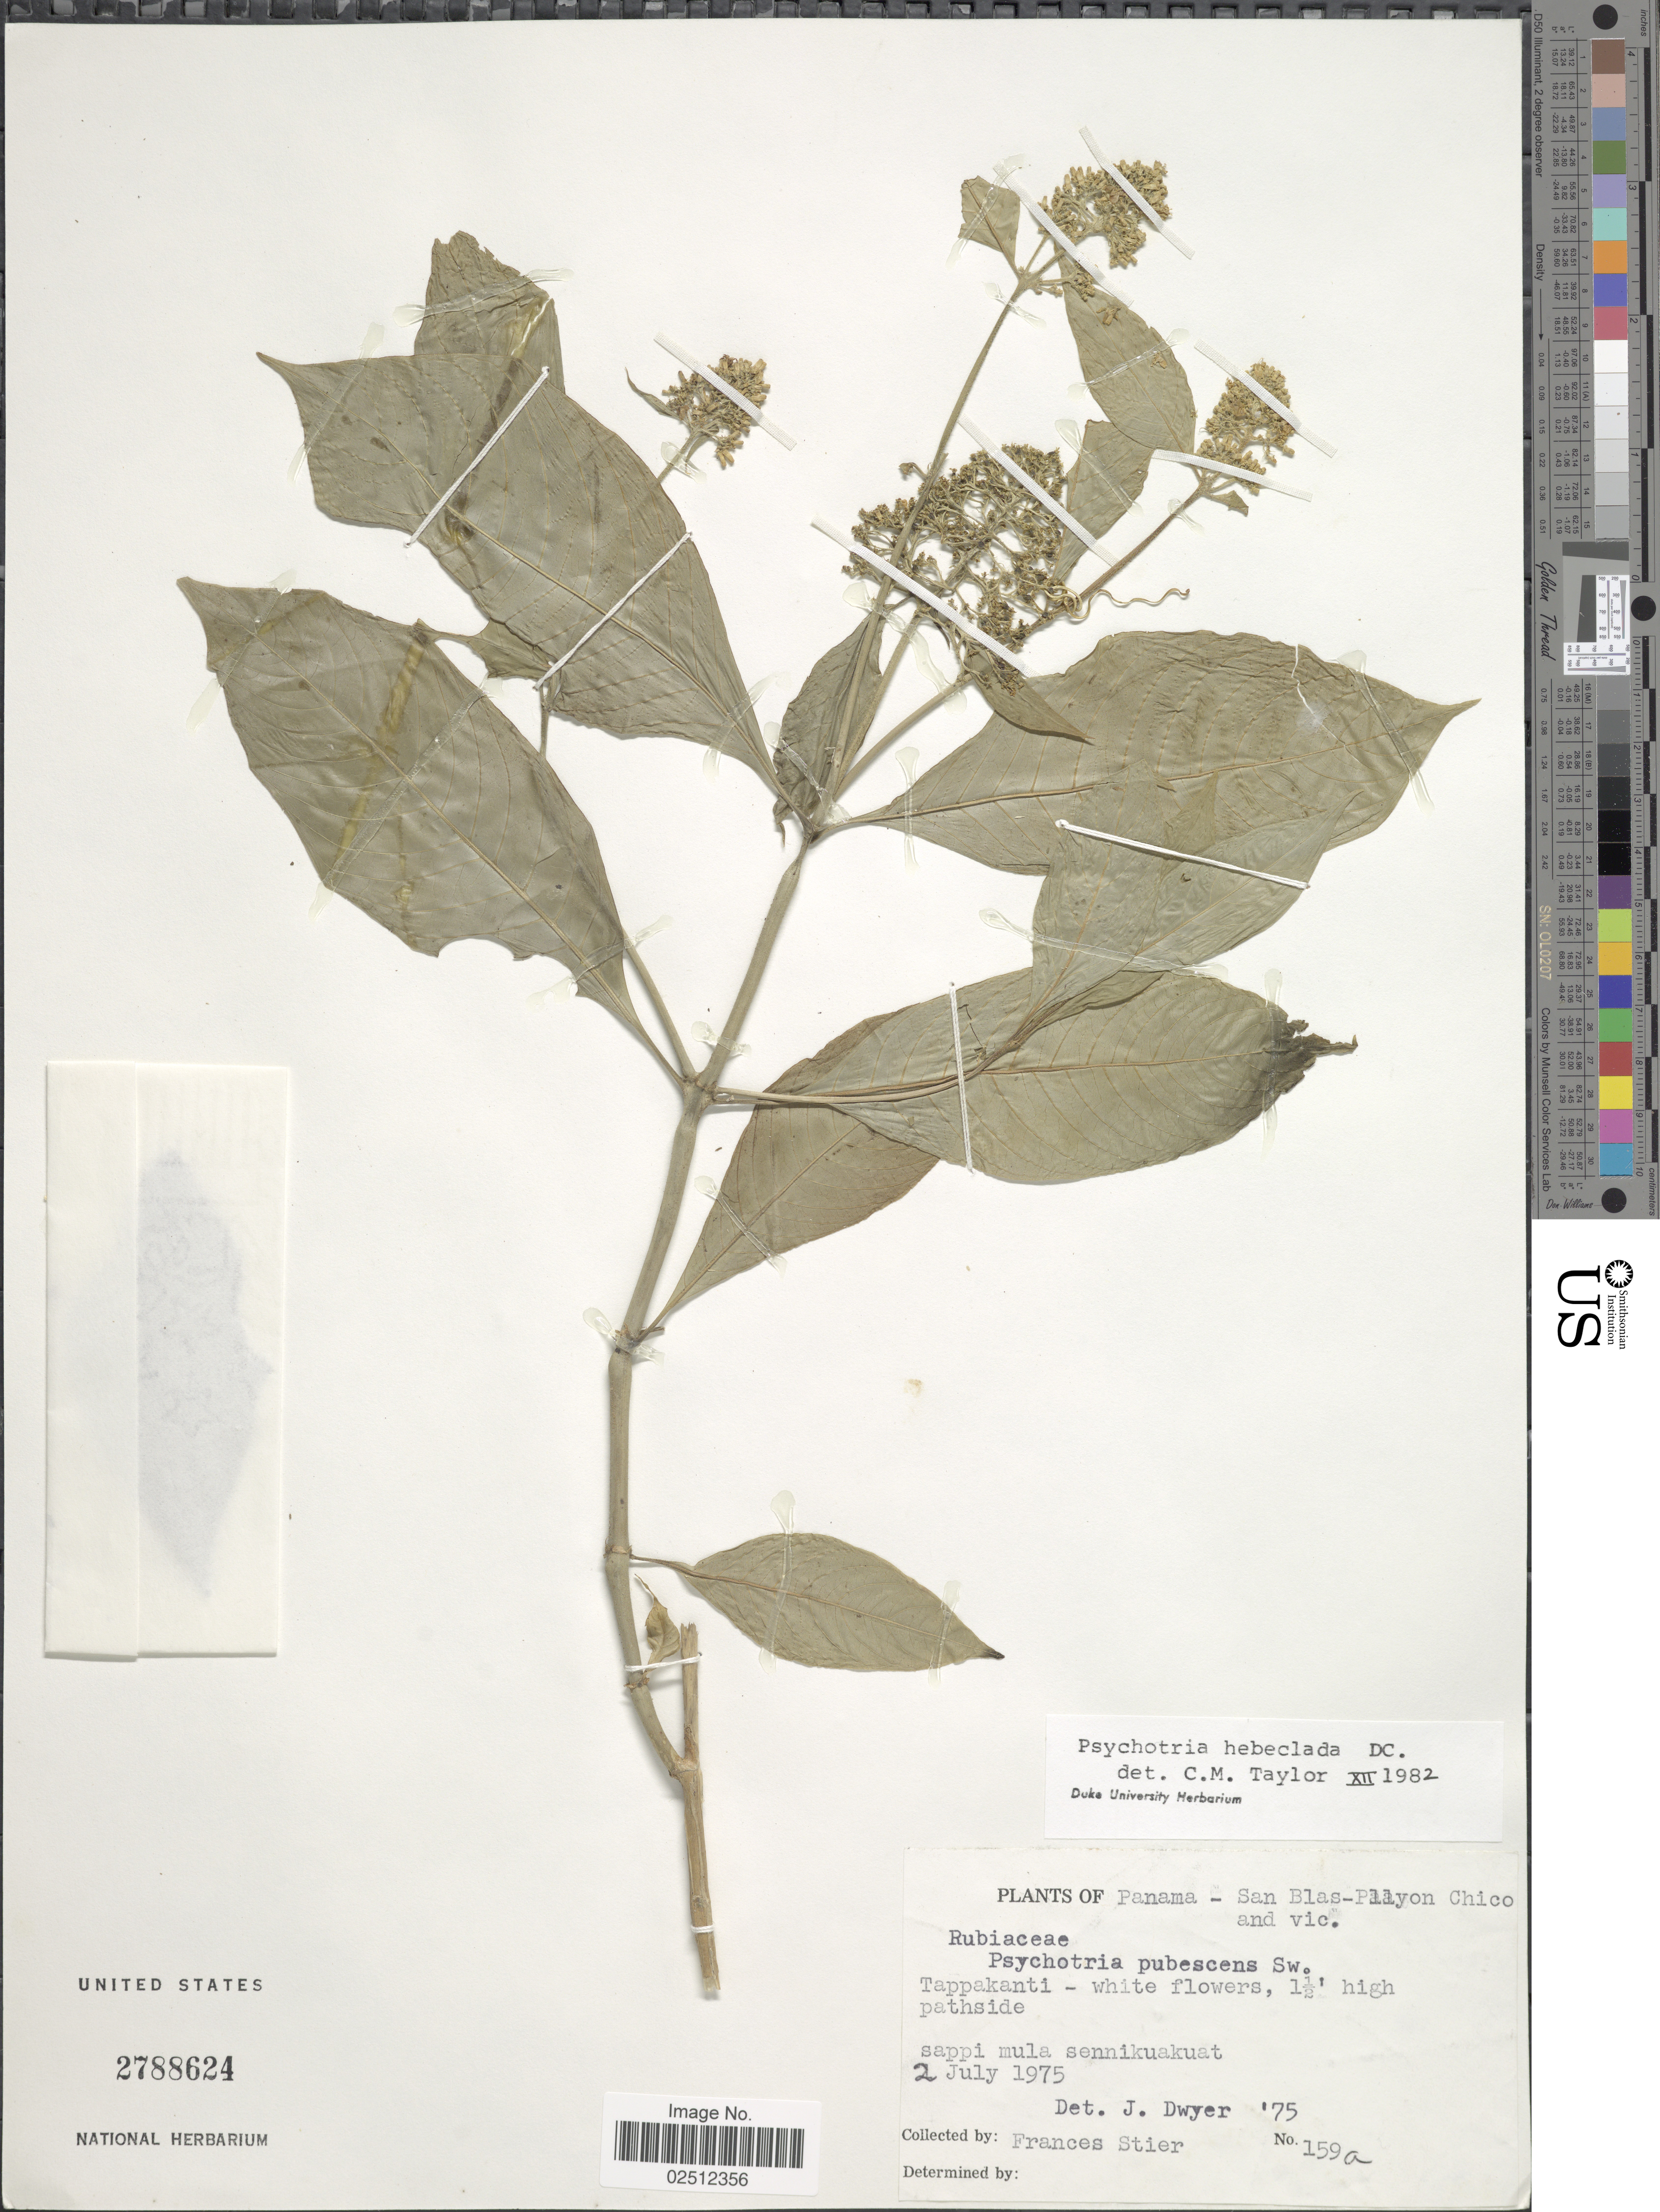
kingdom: Plantae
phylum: Tracheophyta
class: Magnoliopsida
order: Gentianales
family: Rubiaceae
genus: Psychotria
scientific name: Psychotria hebeclada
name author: DC.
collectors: F. Stier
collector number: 159a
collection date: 1975-07-02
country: Panama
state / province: Kuna Yala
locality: San Blas-Pllyon Chico and vic, Tappakanti - pathside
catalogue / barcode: US 2788624